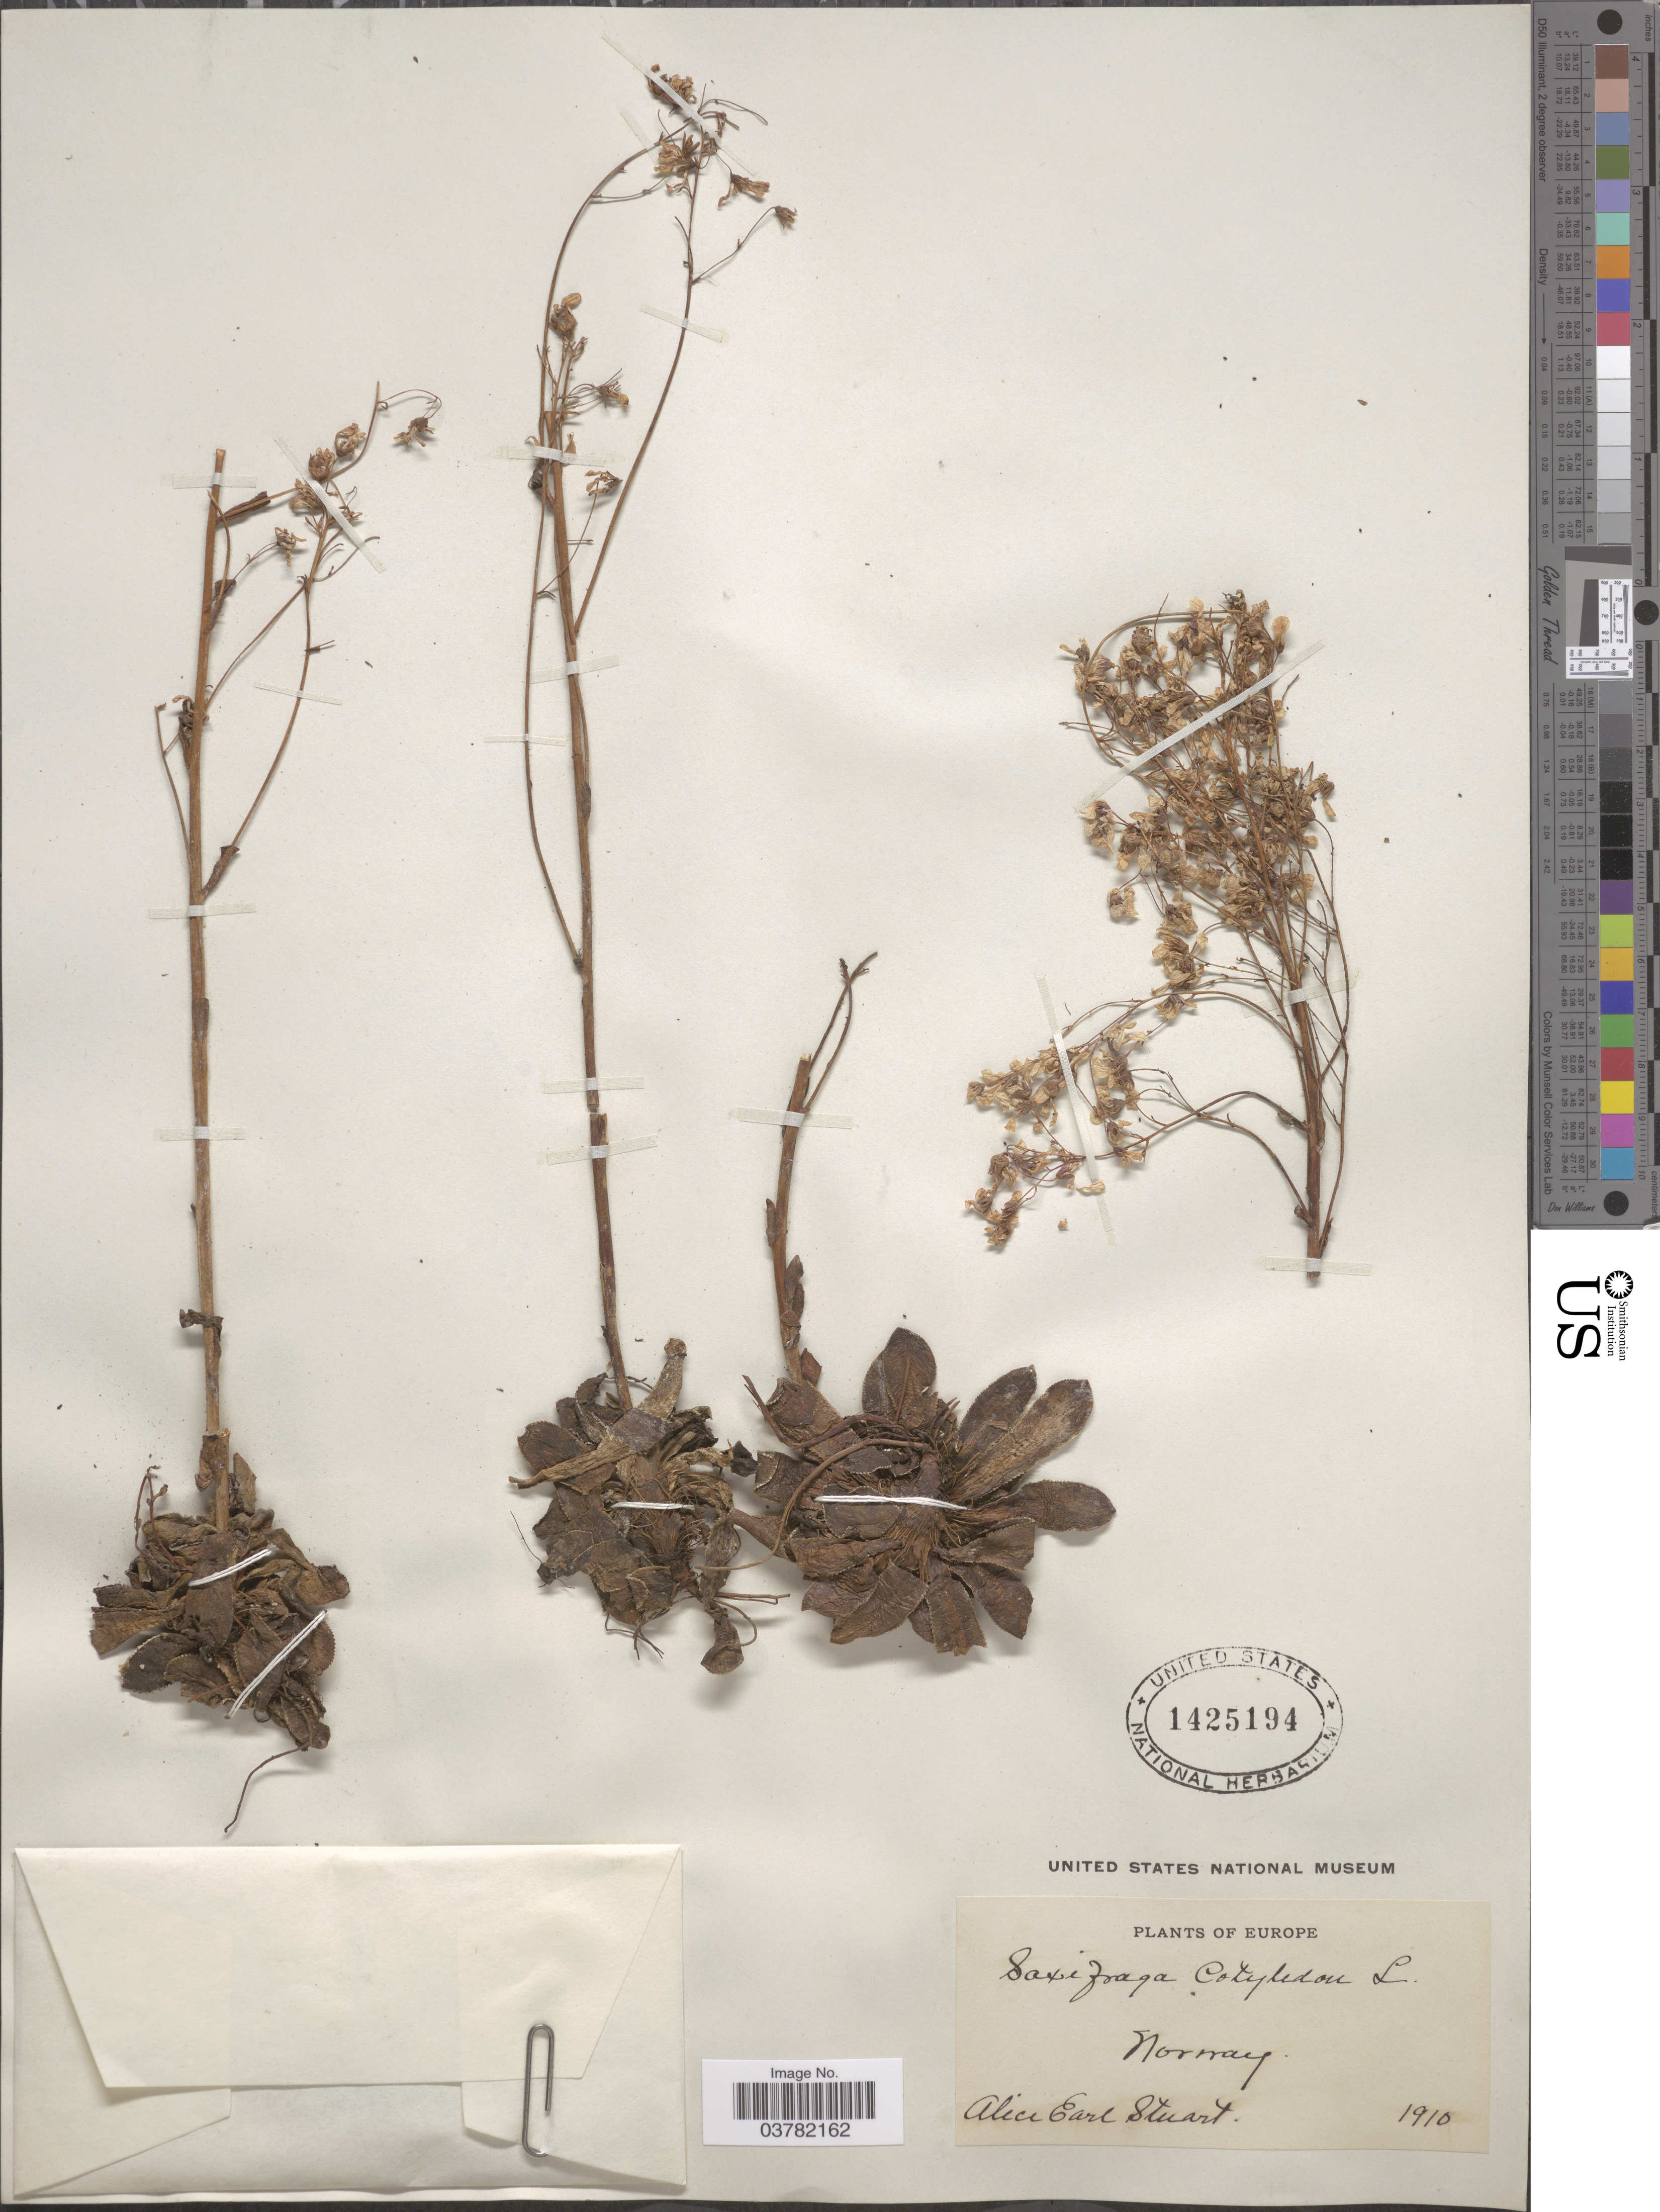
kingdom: Plantae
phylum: Tracheophyta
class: Magnoliopsida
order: Saxifragales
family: Saxifragaceae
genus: Saxifraga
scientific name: Saxifraga cotyledon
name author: L.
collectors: A. Stuart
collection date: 1910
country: Norway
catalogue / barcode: US 1425194